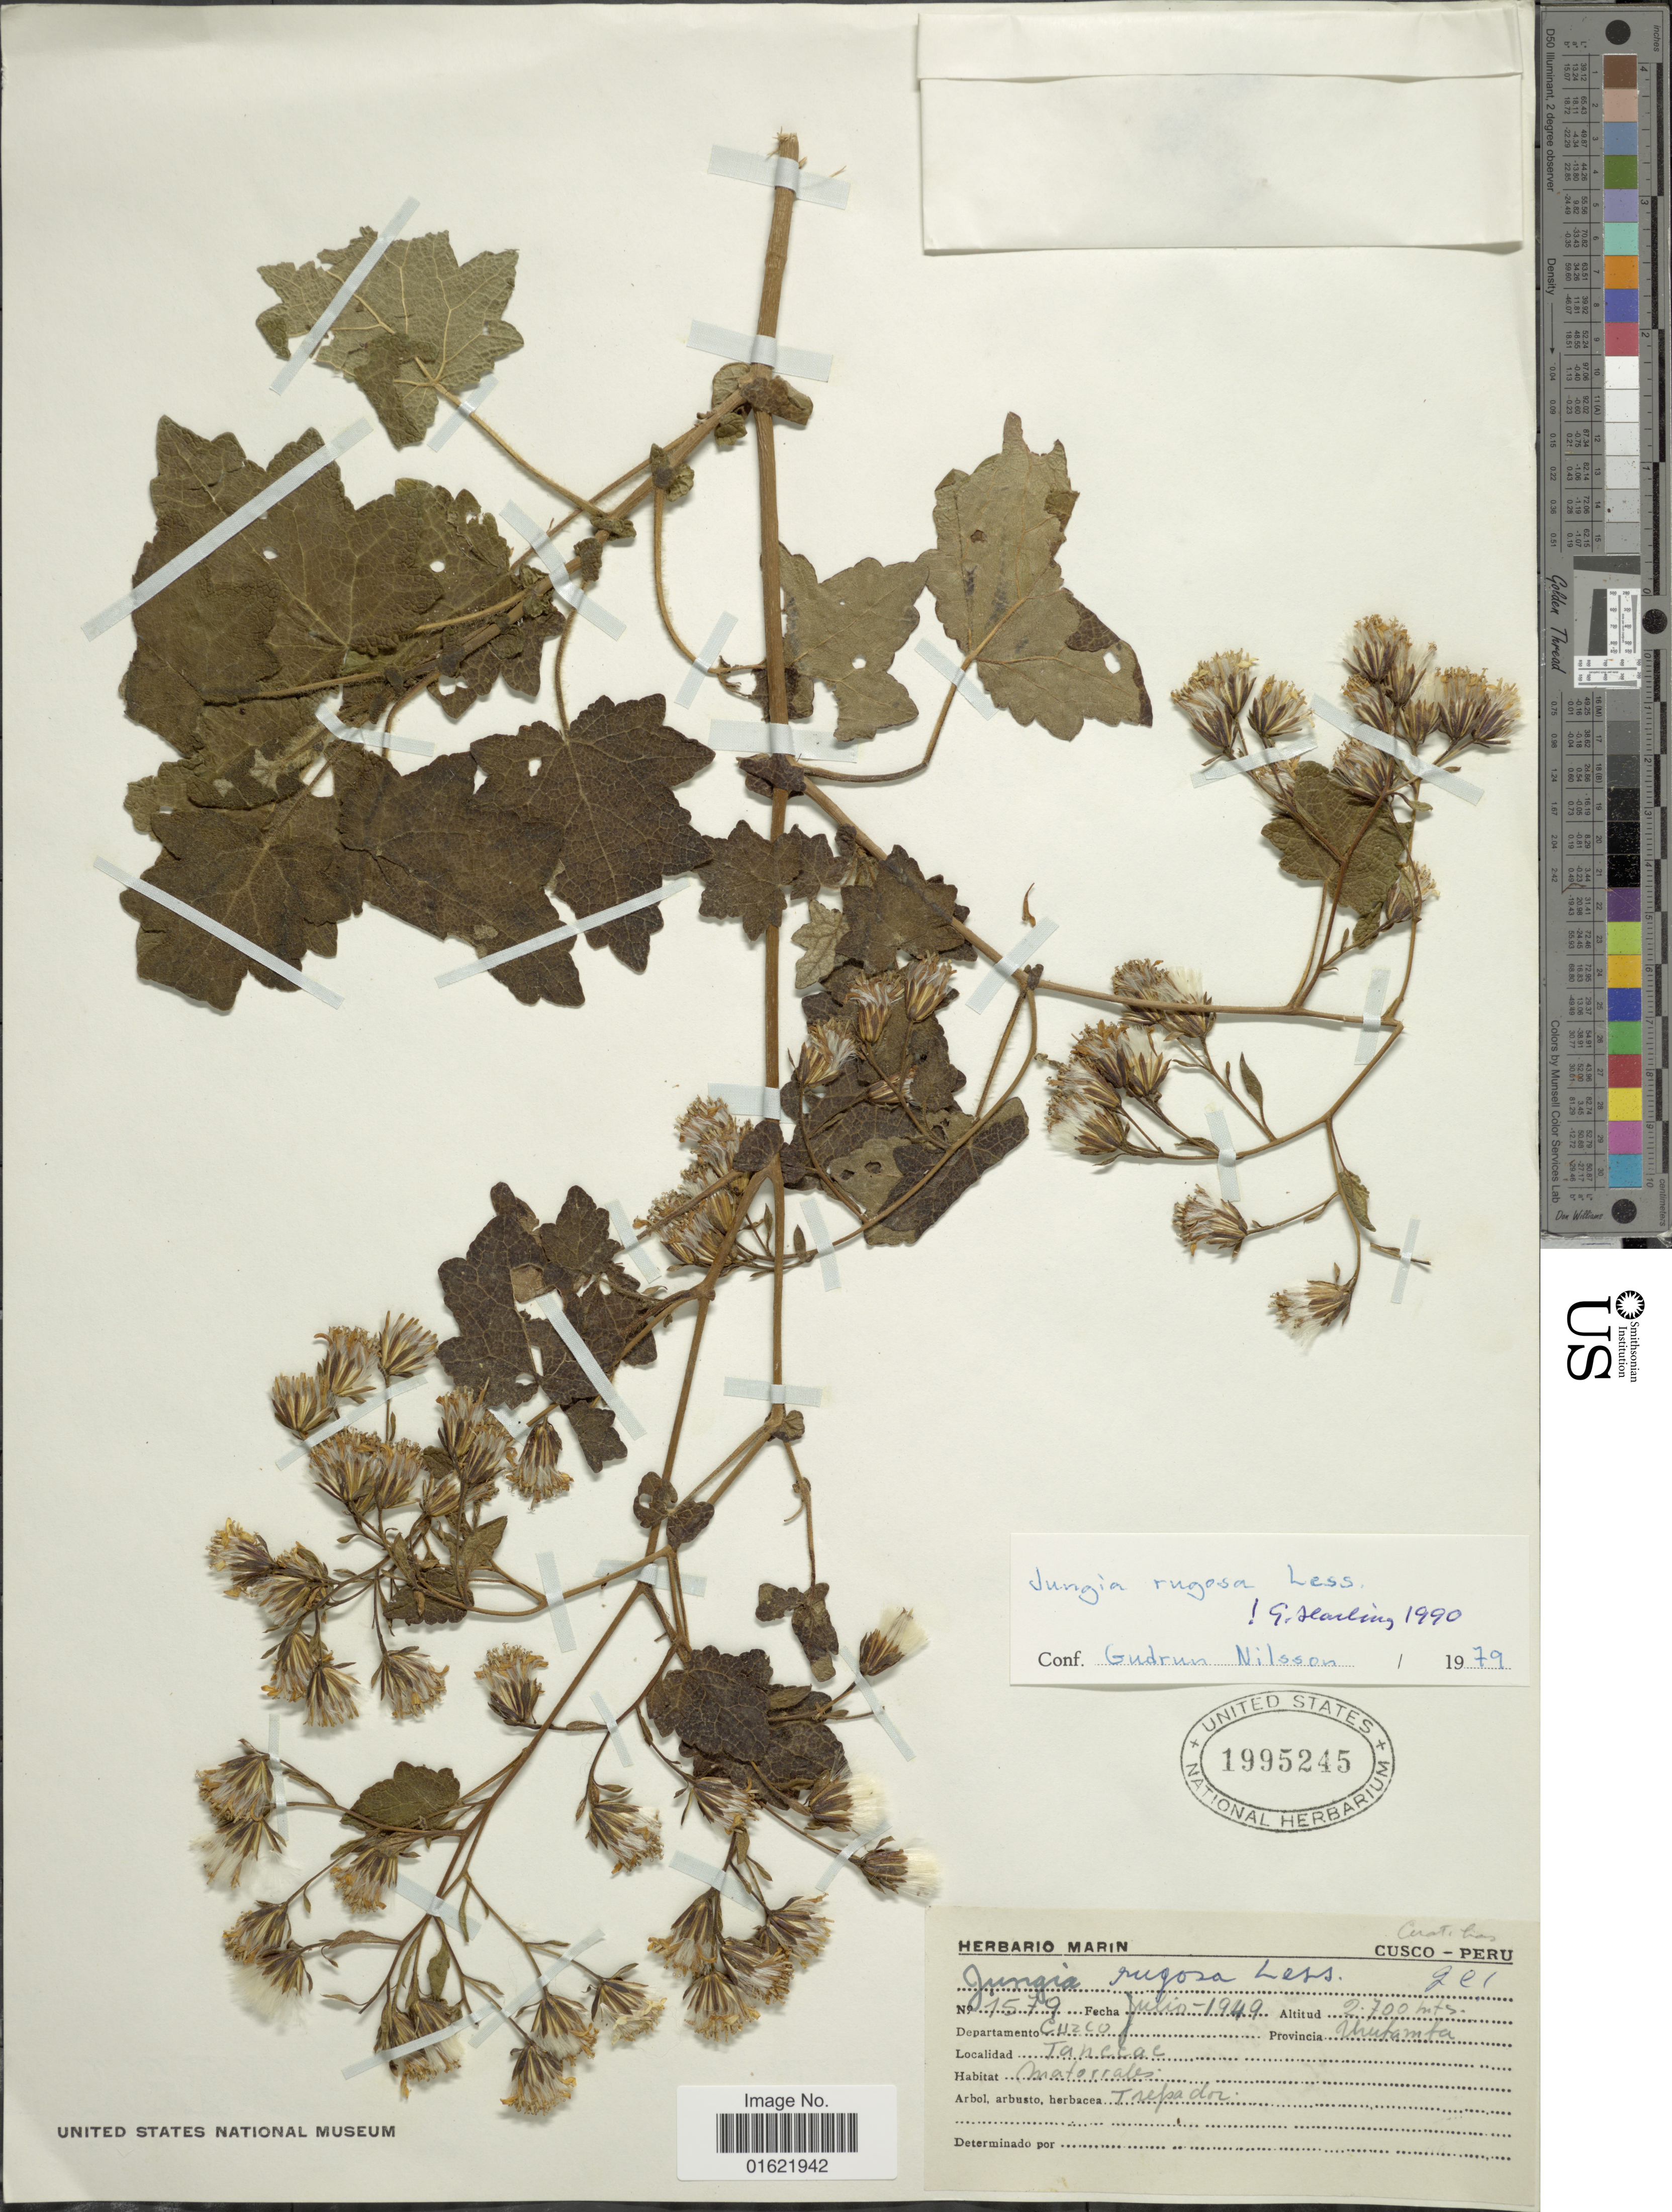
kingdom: Plantae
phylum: Tracheophyta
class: Magnoliopsida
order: Asterales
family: Asteraceae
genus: Jungia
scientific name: Jungia rugosa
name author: Less.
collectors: ex herb. Marin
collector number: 1579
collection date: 1949-07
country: Peru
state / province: Cusco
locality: Provincia Urutamta. Tanceae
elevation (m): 2700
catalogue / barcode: US 1995245